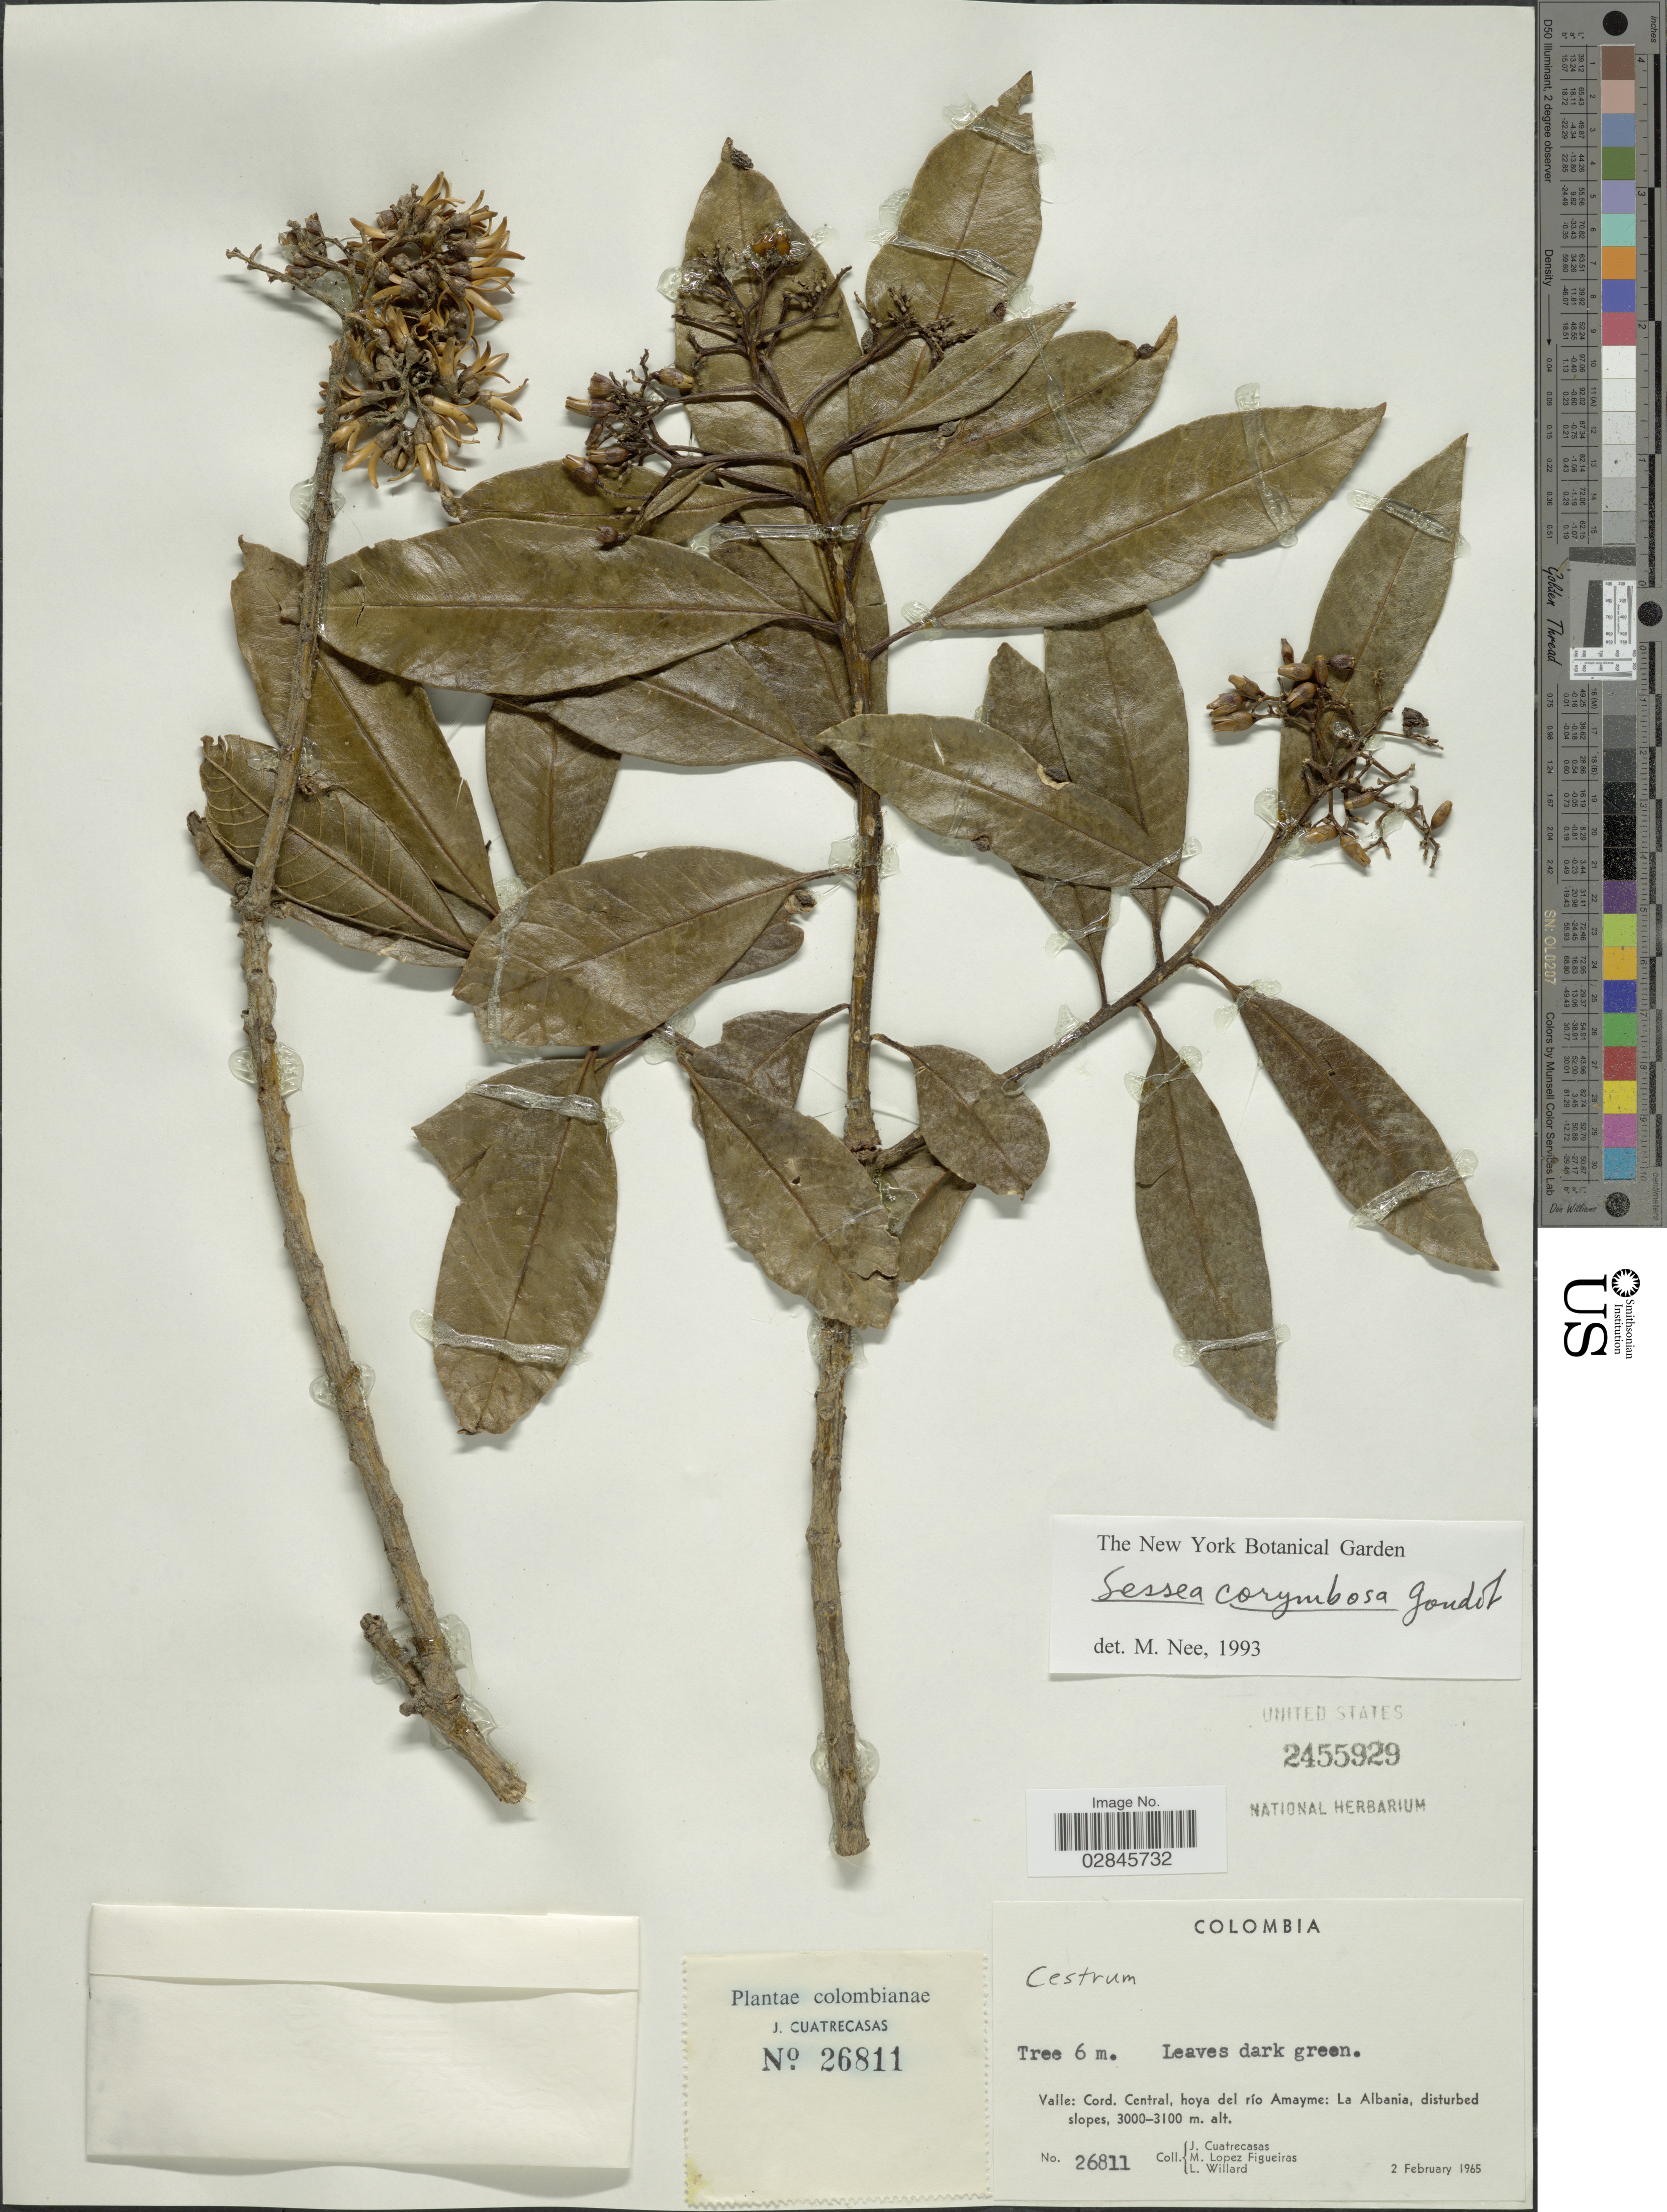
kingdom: Plantae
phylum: Tracheophyta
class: Magnoliopsida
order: Solanales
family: Solanaceae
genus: Sessea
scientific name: Sessea corymbiflora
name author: Goudot ex R. Taylor & R. Phillips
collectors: J. Cuatrecasas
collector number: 26811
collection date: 1965-02-02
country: Colombia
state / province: Valle del Cauca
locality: Valle: Cord. Central, hoya del río Amayme: La Albania.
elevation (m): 3000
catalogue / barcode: US 2455929